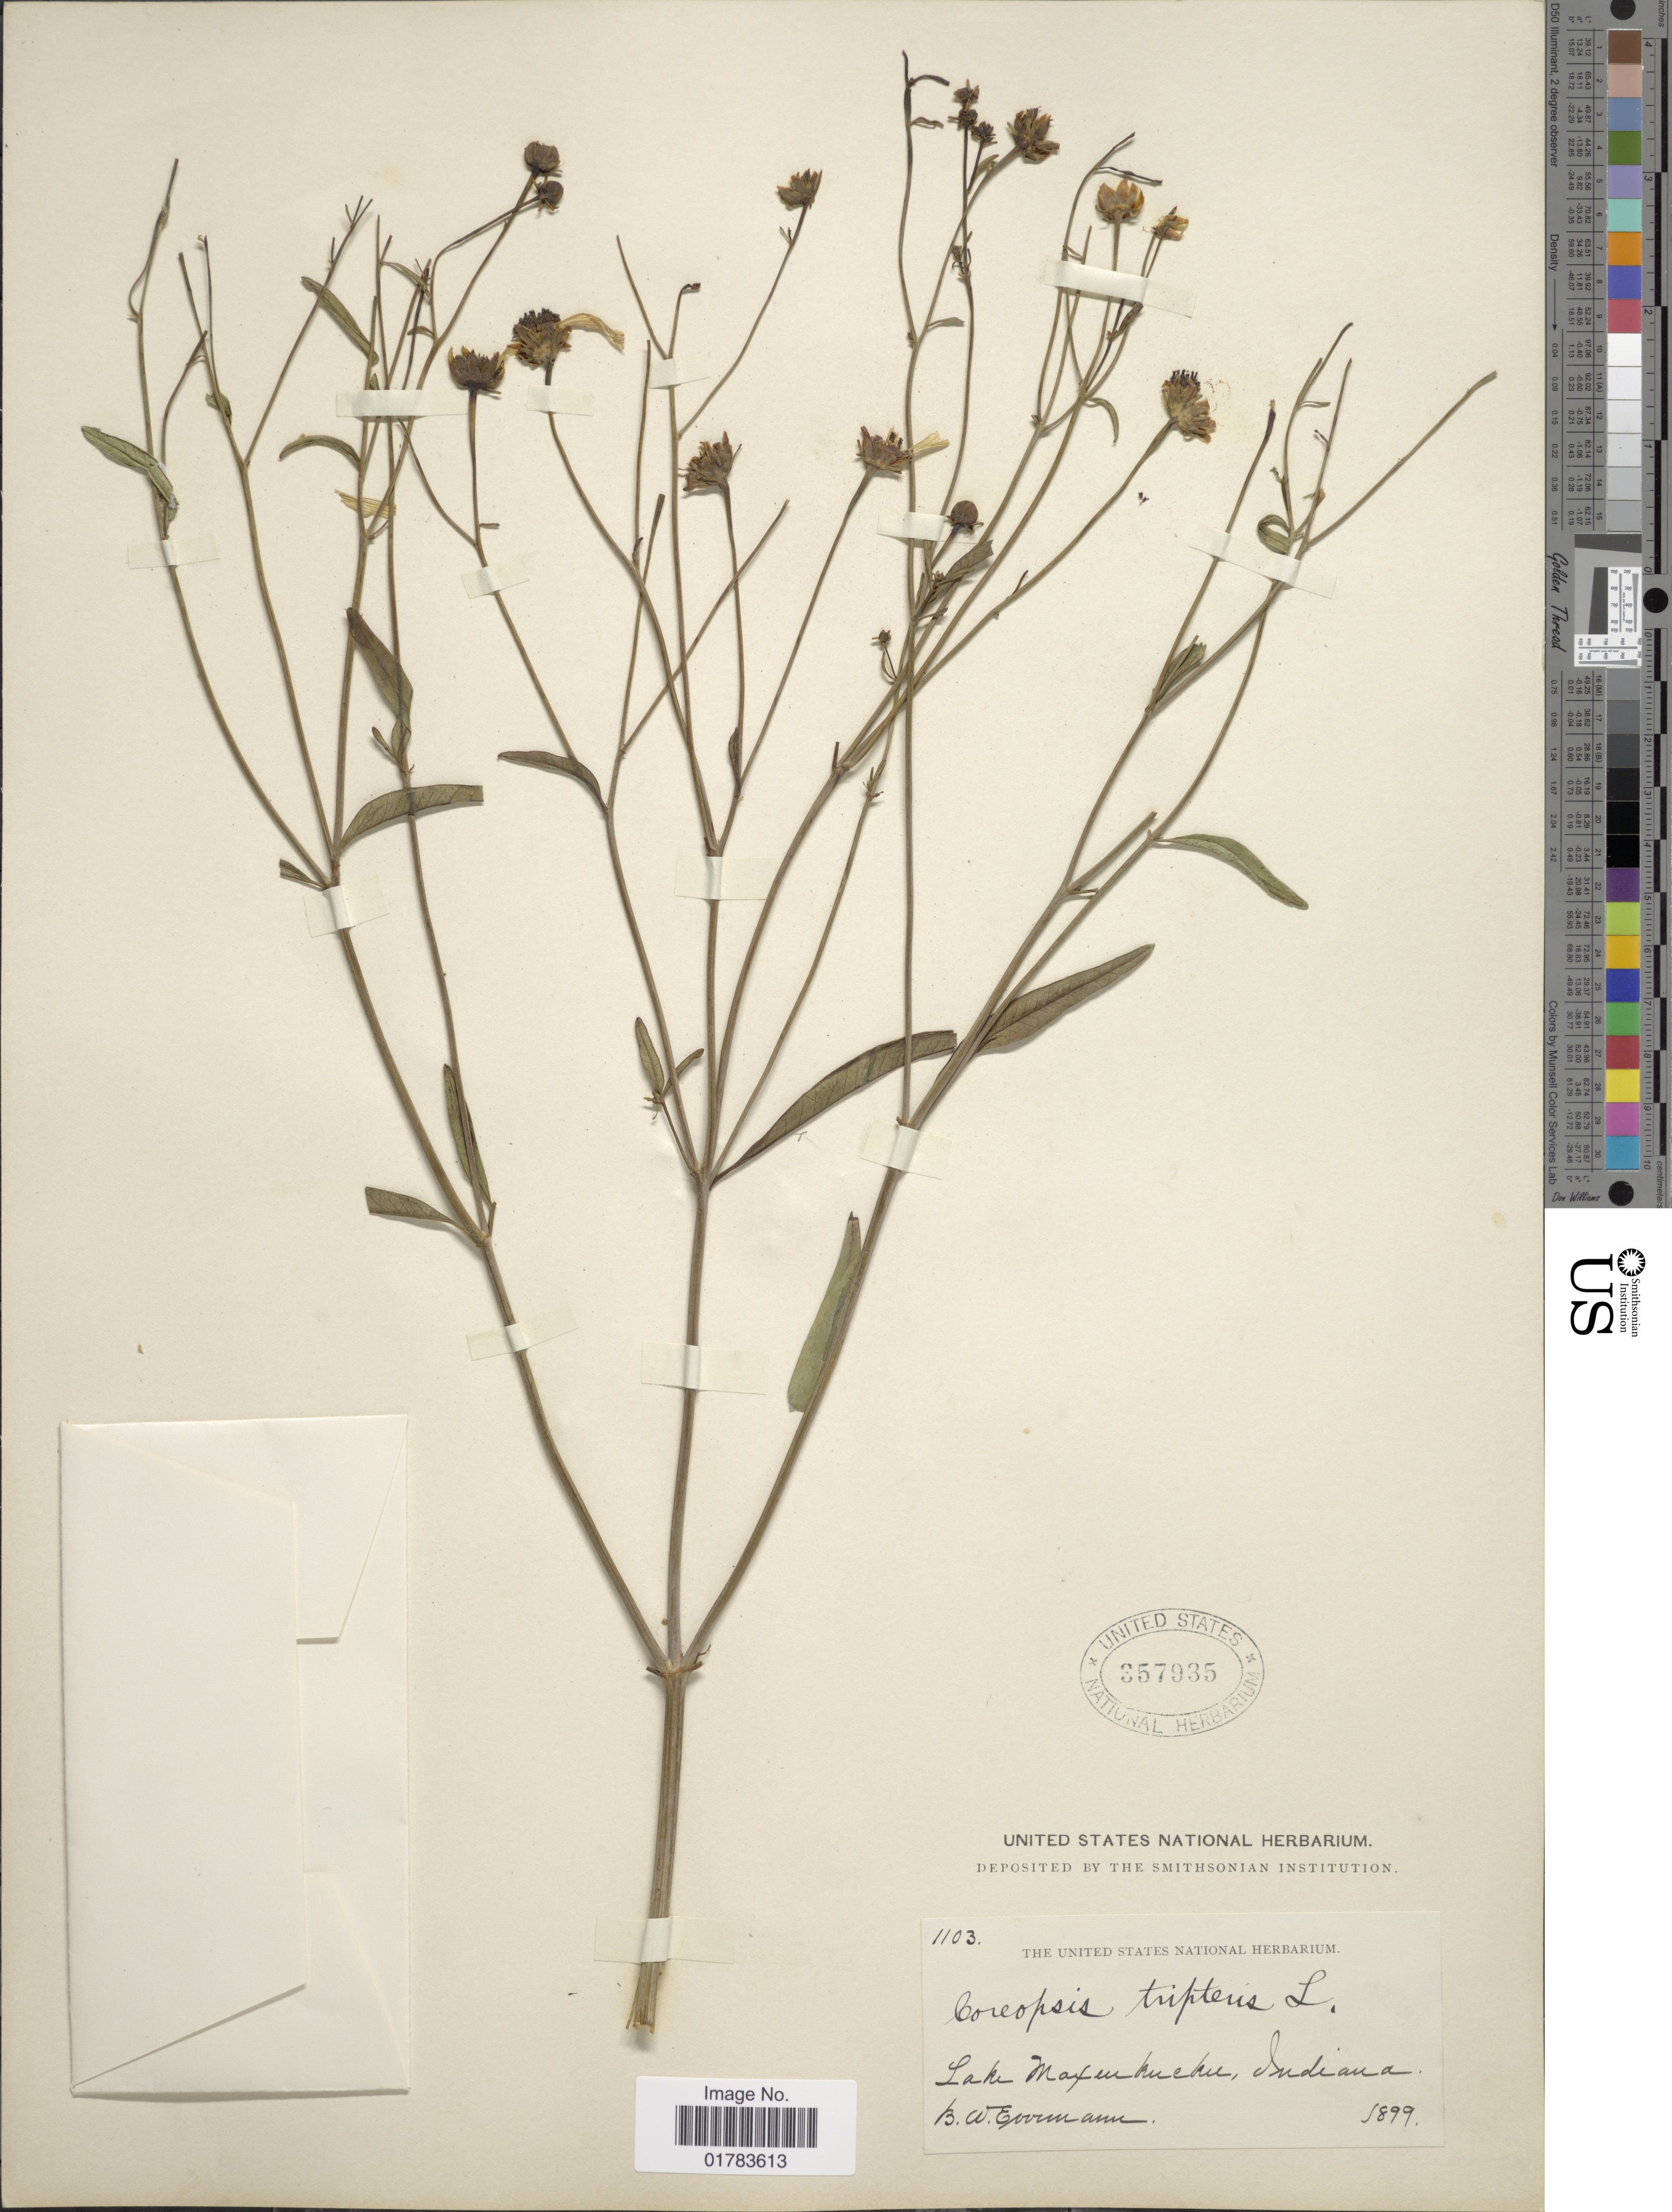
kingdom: Plantae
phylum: Tracheophyta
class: Magnoliopsida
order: Asterales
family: Asteraceae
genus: Coreopsis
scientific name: Coreopsis tripteris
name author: L.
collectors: B. W. Evermann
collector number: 1103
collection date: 1899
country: United States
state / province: Indiana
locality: Lake Maxinkuckee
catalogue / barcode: US 357935